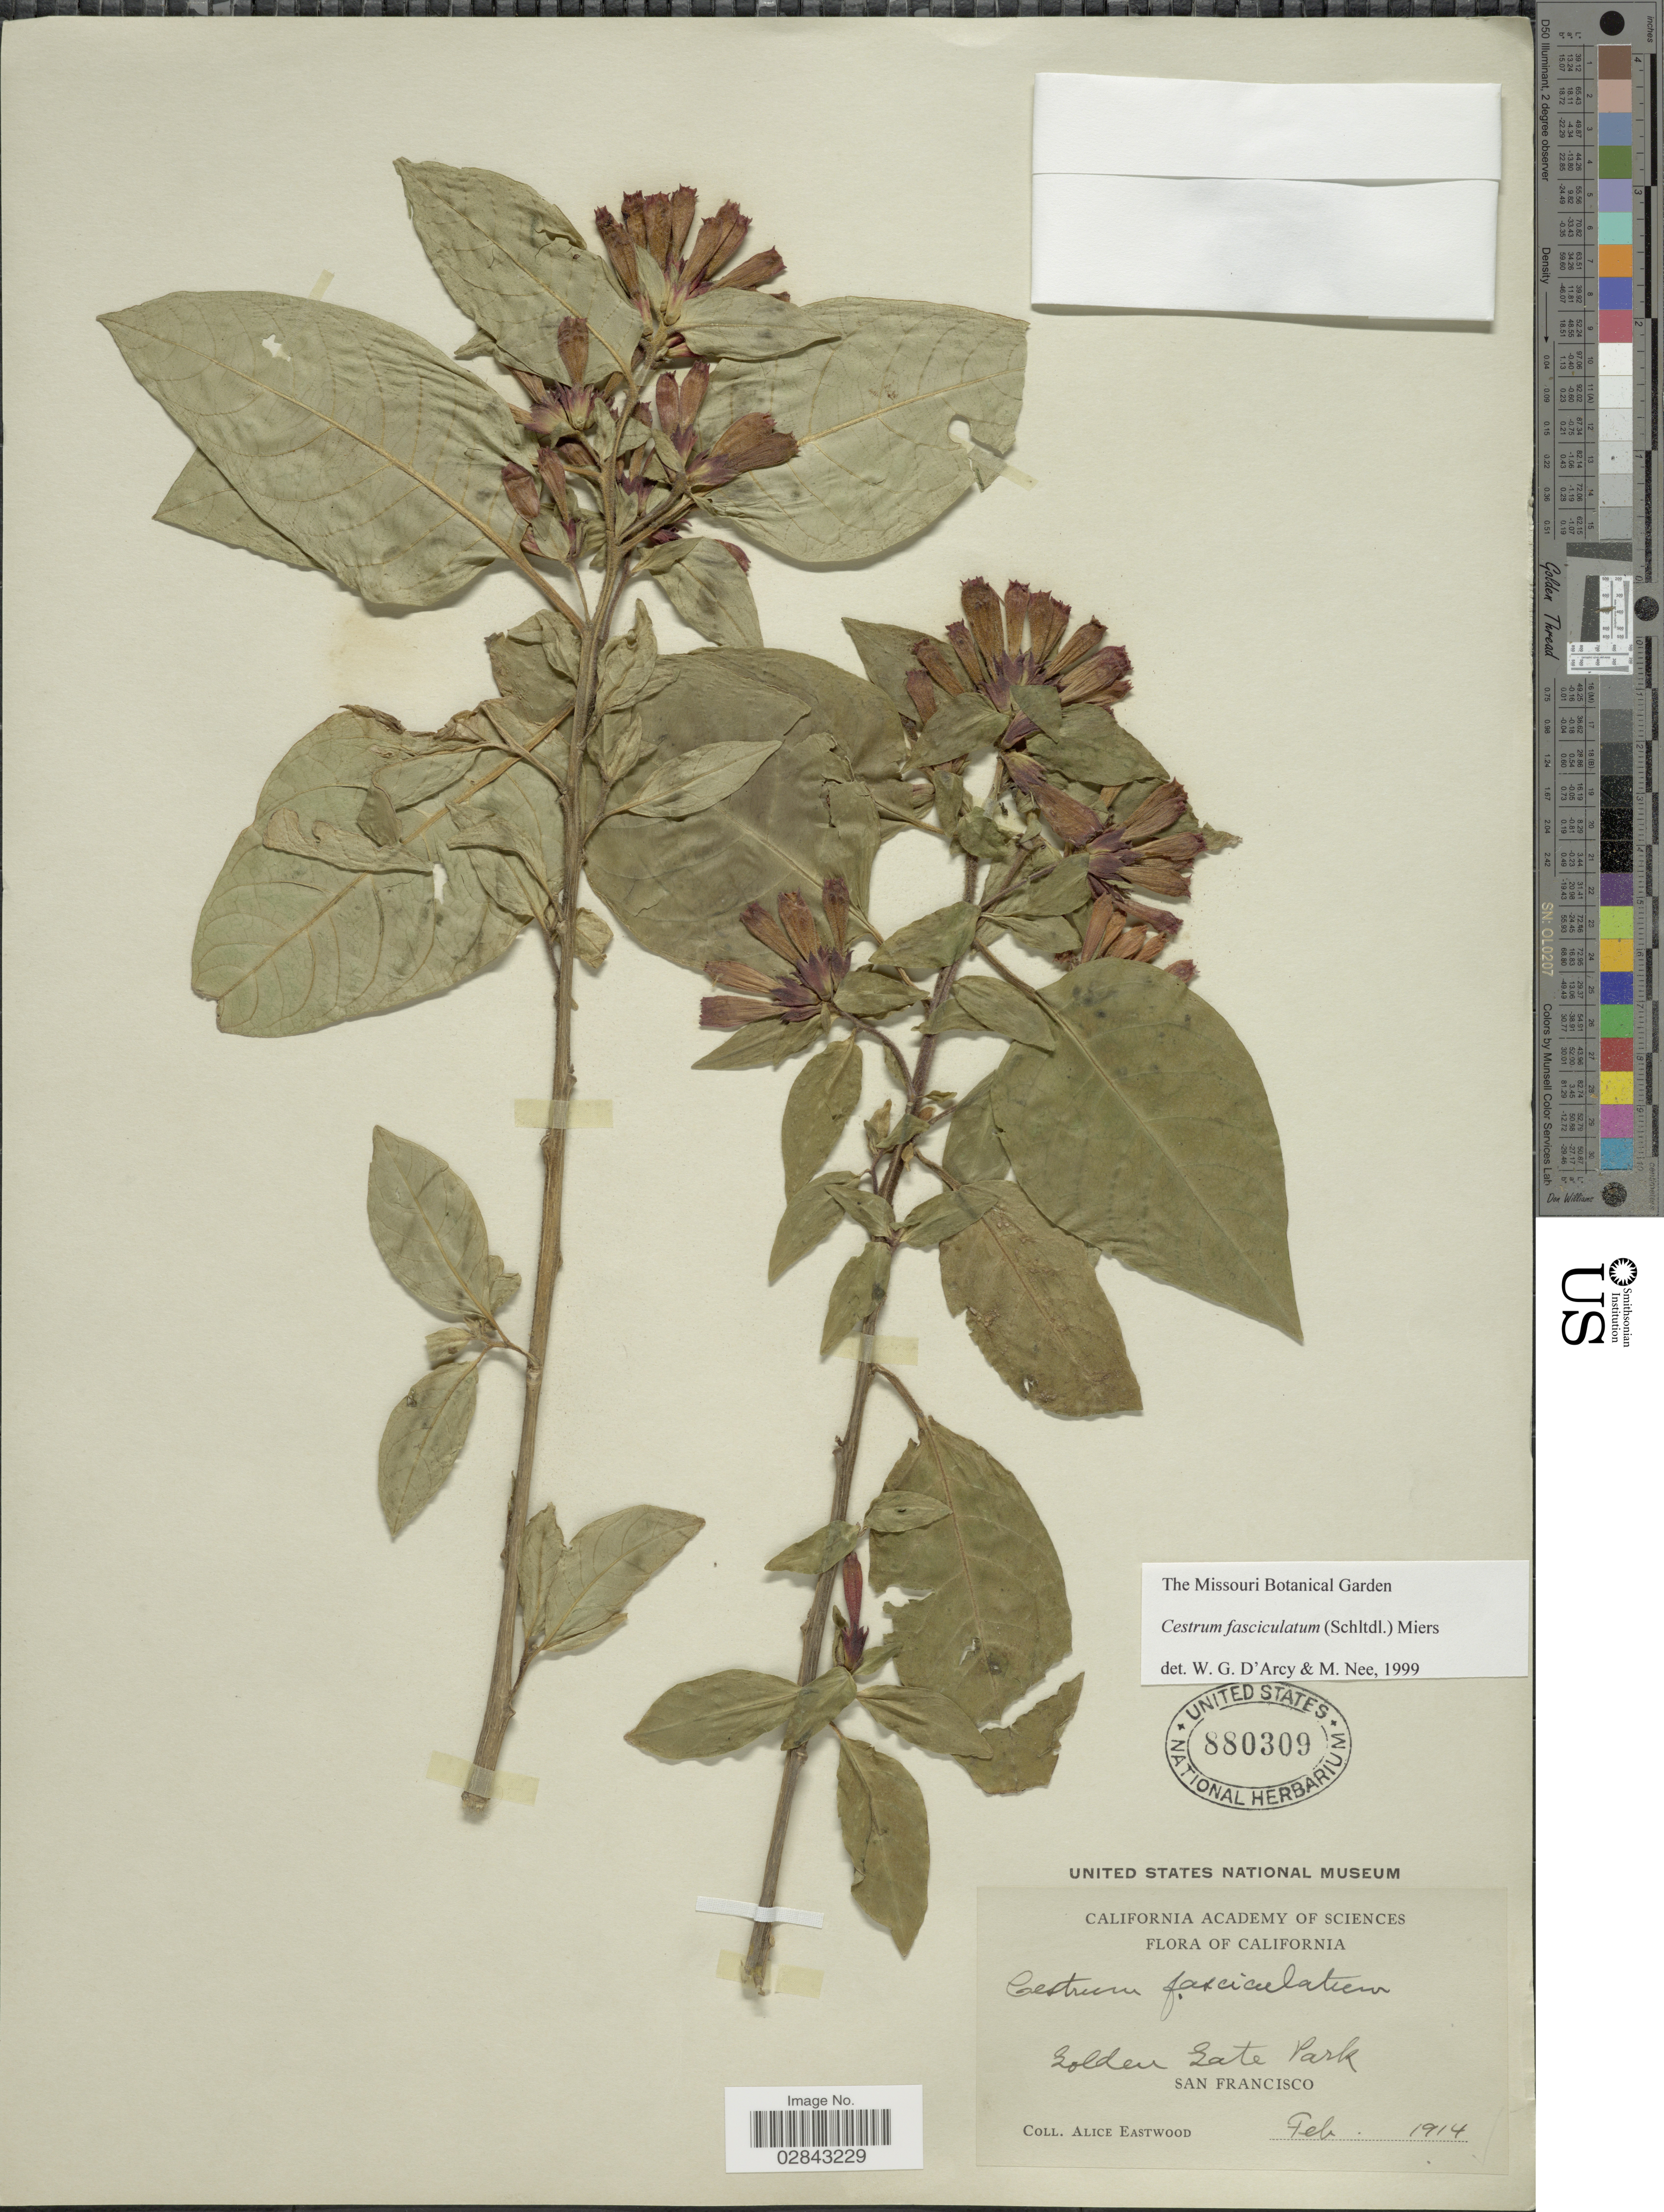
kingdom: Plantae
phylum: Tracheophyta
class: Magnoliopsida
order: Solanales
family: Solanaceae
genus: Cestrum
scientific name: Cestrum fasciculatum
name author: (Schltdl.) Miers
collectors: A. Eastwood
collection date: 1914-02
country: United States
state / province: California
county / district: San Francisco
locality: Golden Gate Park. San Francisco.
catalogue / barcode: US 880309